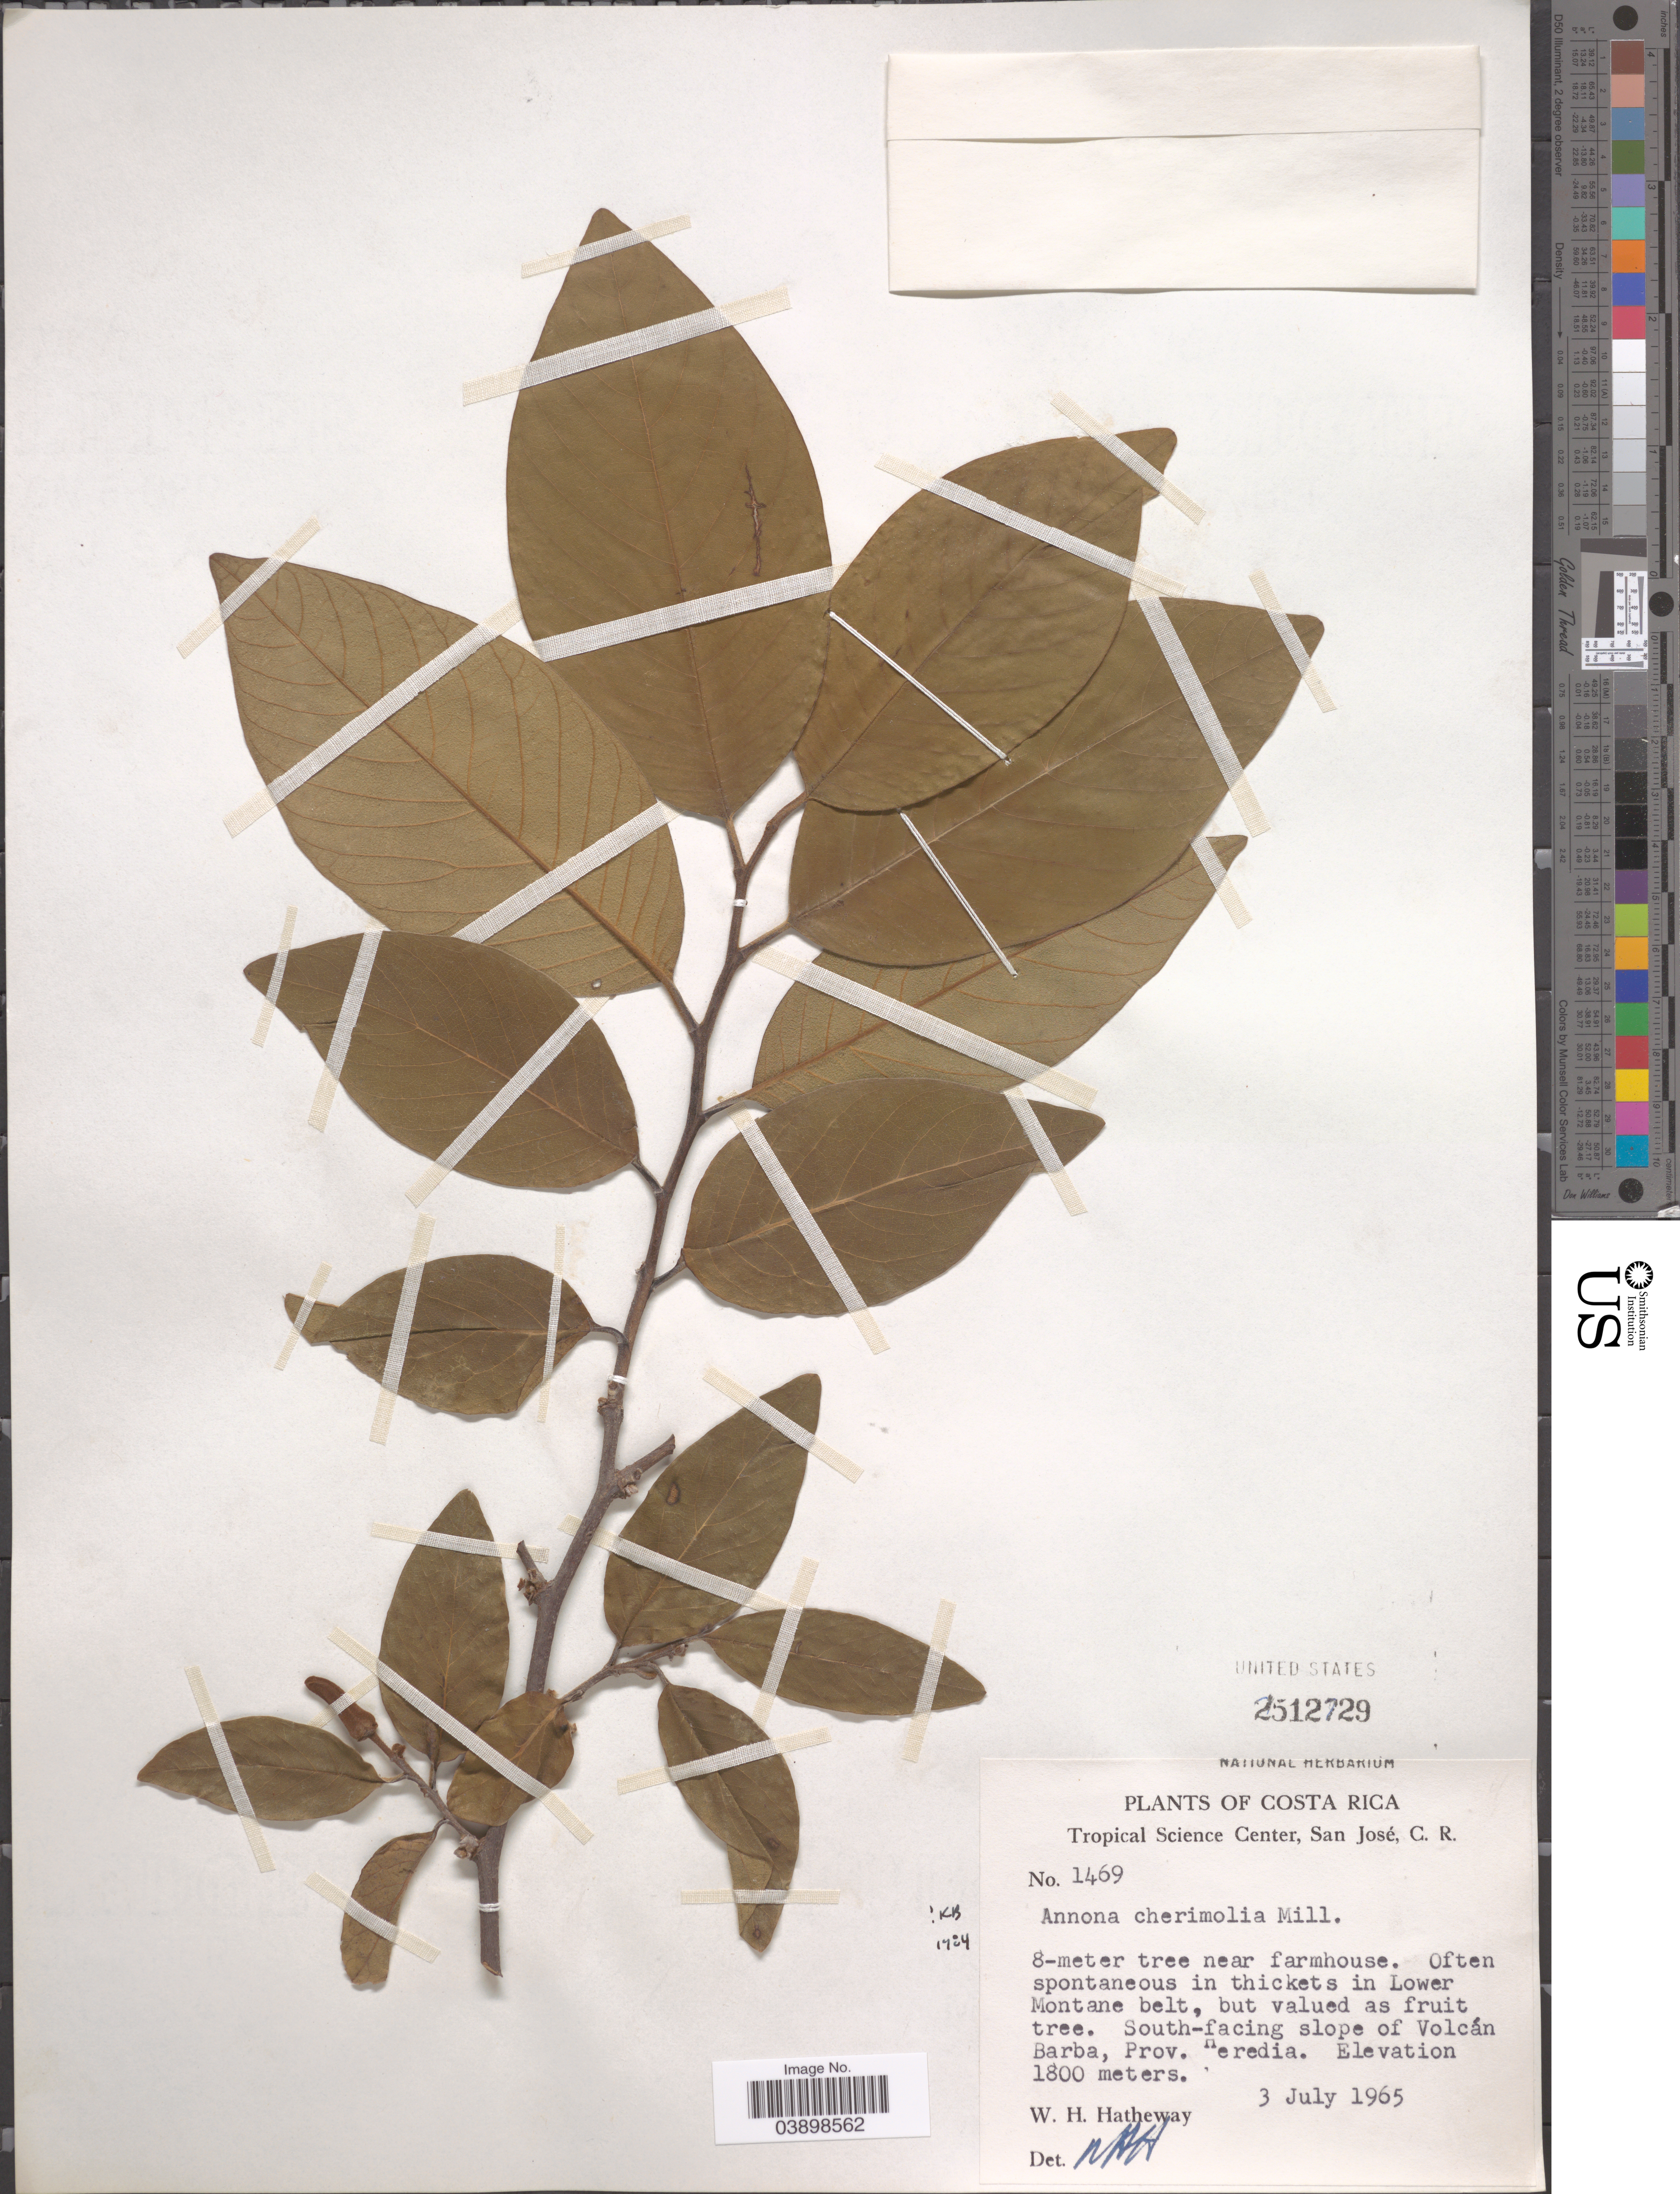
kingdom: Plantae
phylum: Tracheophyta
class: Magnoliopsida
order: Magnoliales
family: Annonaceae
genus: Annona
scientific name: Annona cherimola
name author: Mill.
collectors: W. H. Hatheway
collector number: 1469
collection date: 1965-07-03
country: Costa Rica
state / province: Heredia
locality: In Lower Montane belt. South-facing slope of Volcán Barba, Prov. Heredia.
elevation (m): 1800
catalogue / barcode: US 2512729